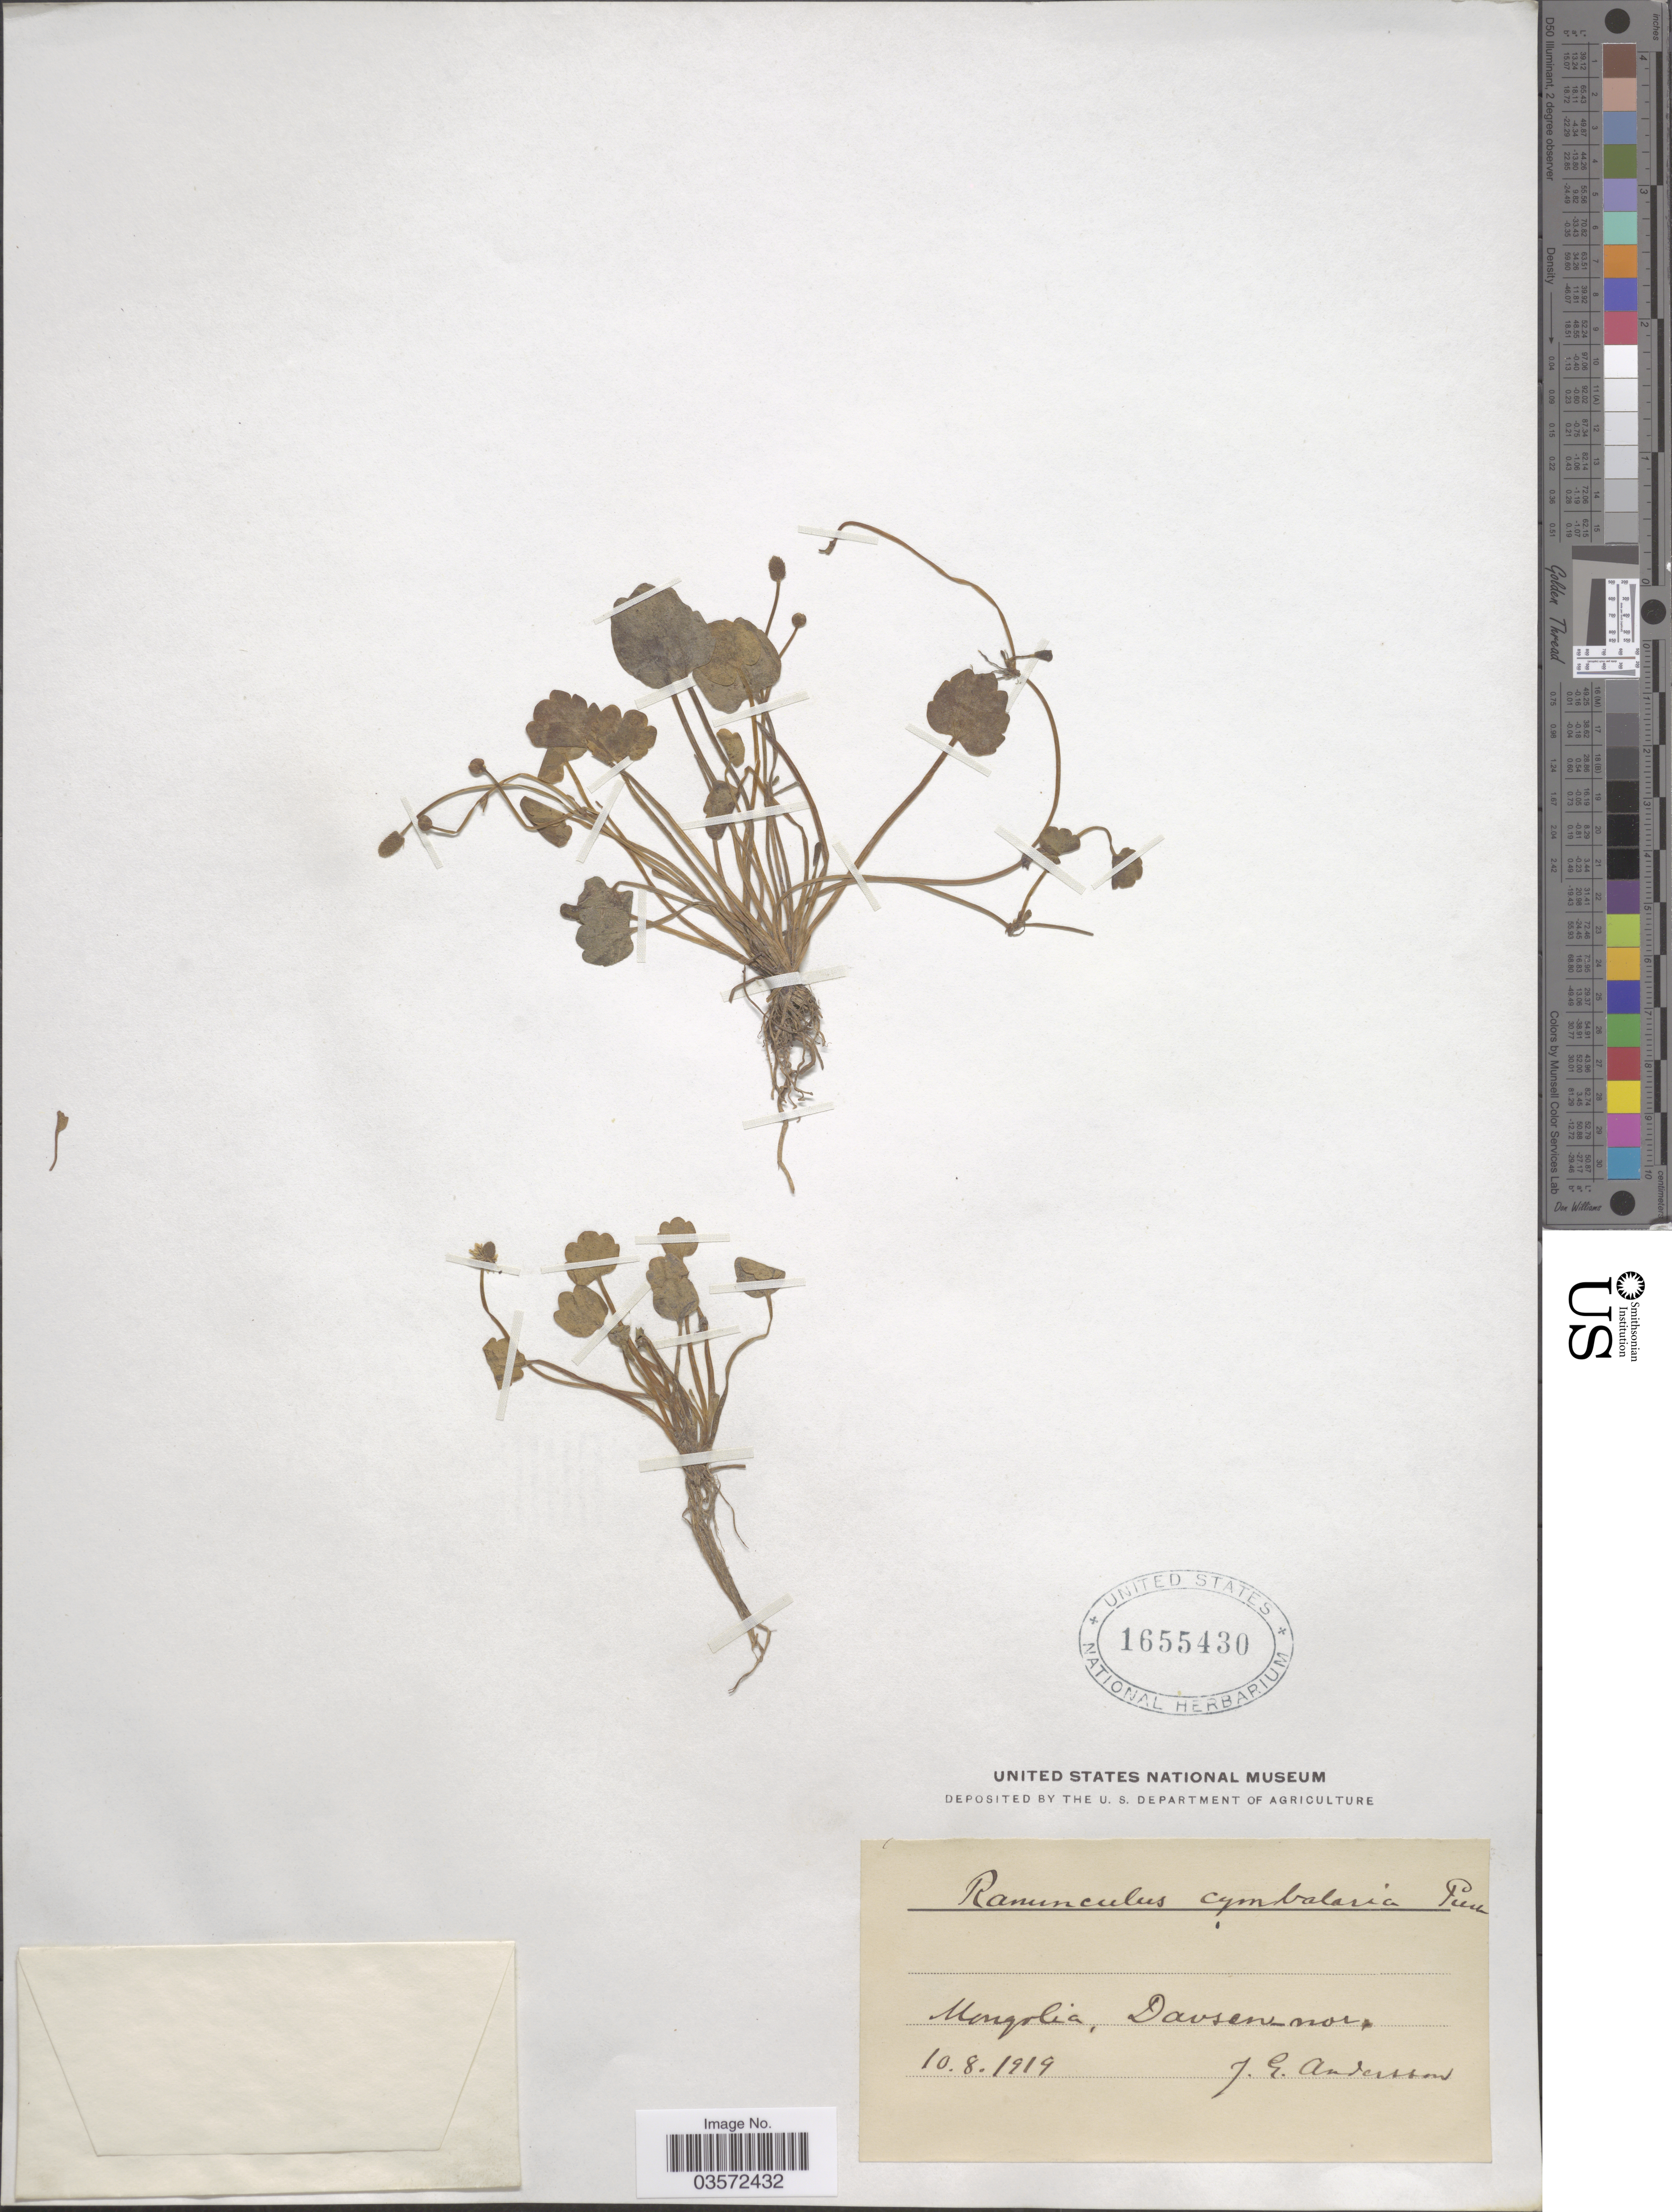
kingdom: Plantae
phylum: Tracheophyta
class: Magnoliopsida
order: Ranunculales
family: Ranunculaceae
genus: Halerpestes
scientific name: Halerpestes cymbalaria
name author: (Pursh) Greene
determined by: Strong, M. T., (US), Smithsonian Institution - National Museum of Natural History (UNITED STATES)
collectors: J. G. Andersson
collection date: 1919-08-10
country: Mongolia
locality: Mongolia, Dausen-nor [interpreted].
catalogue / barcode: US 1655430